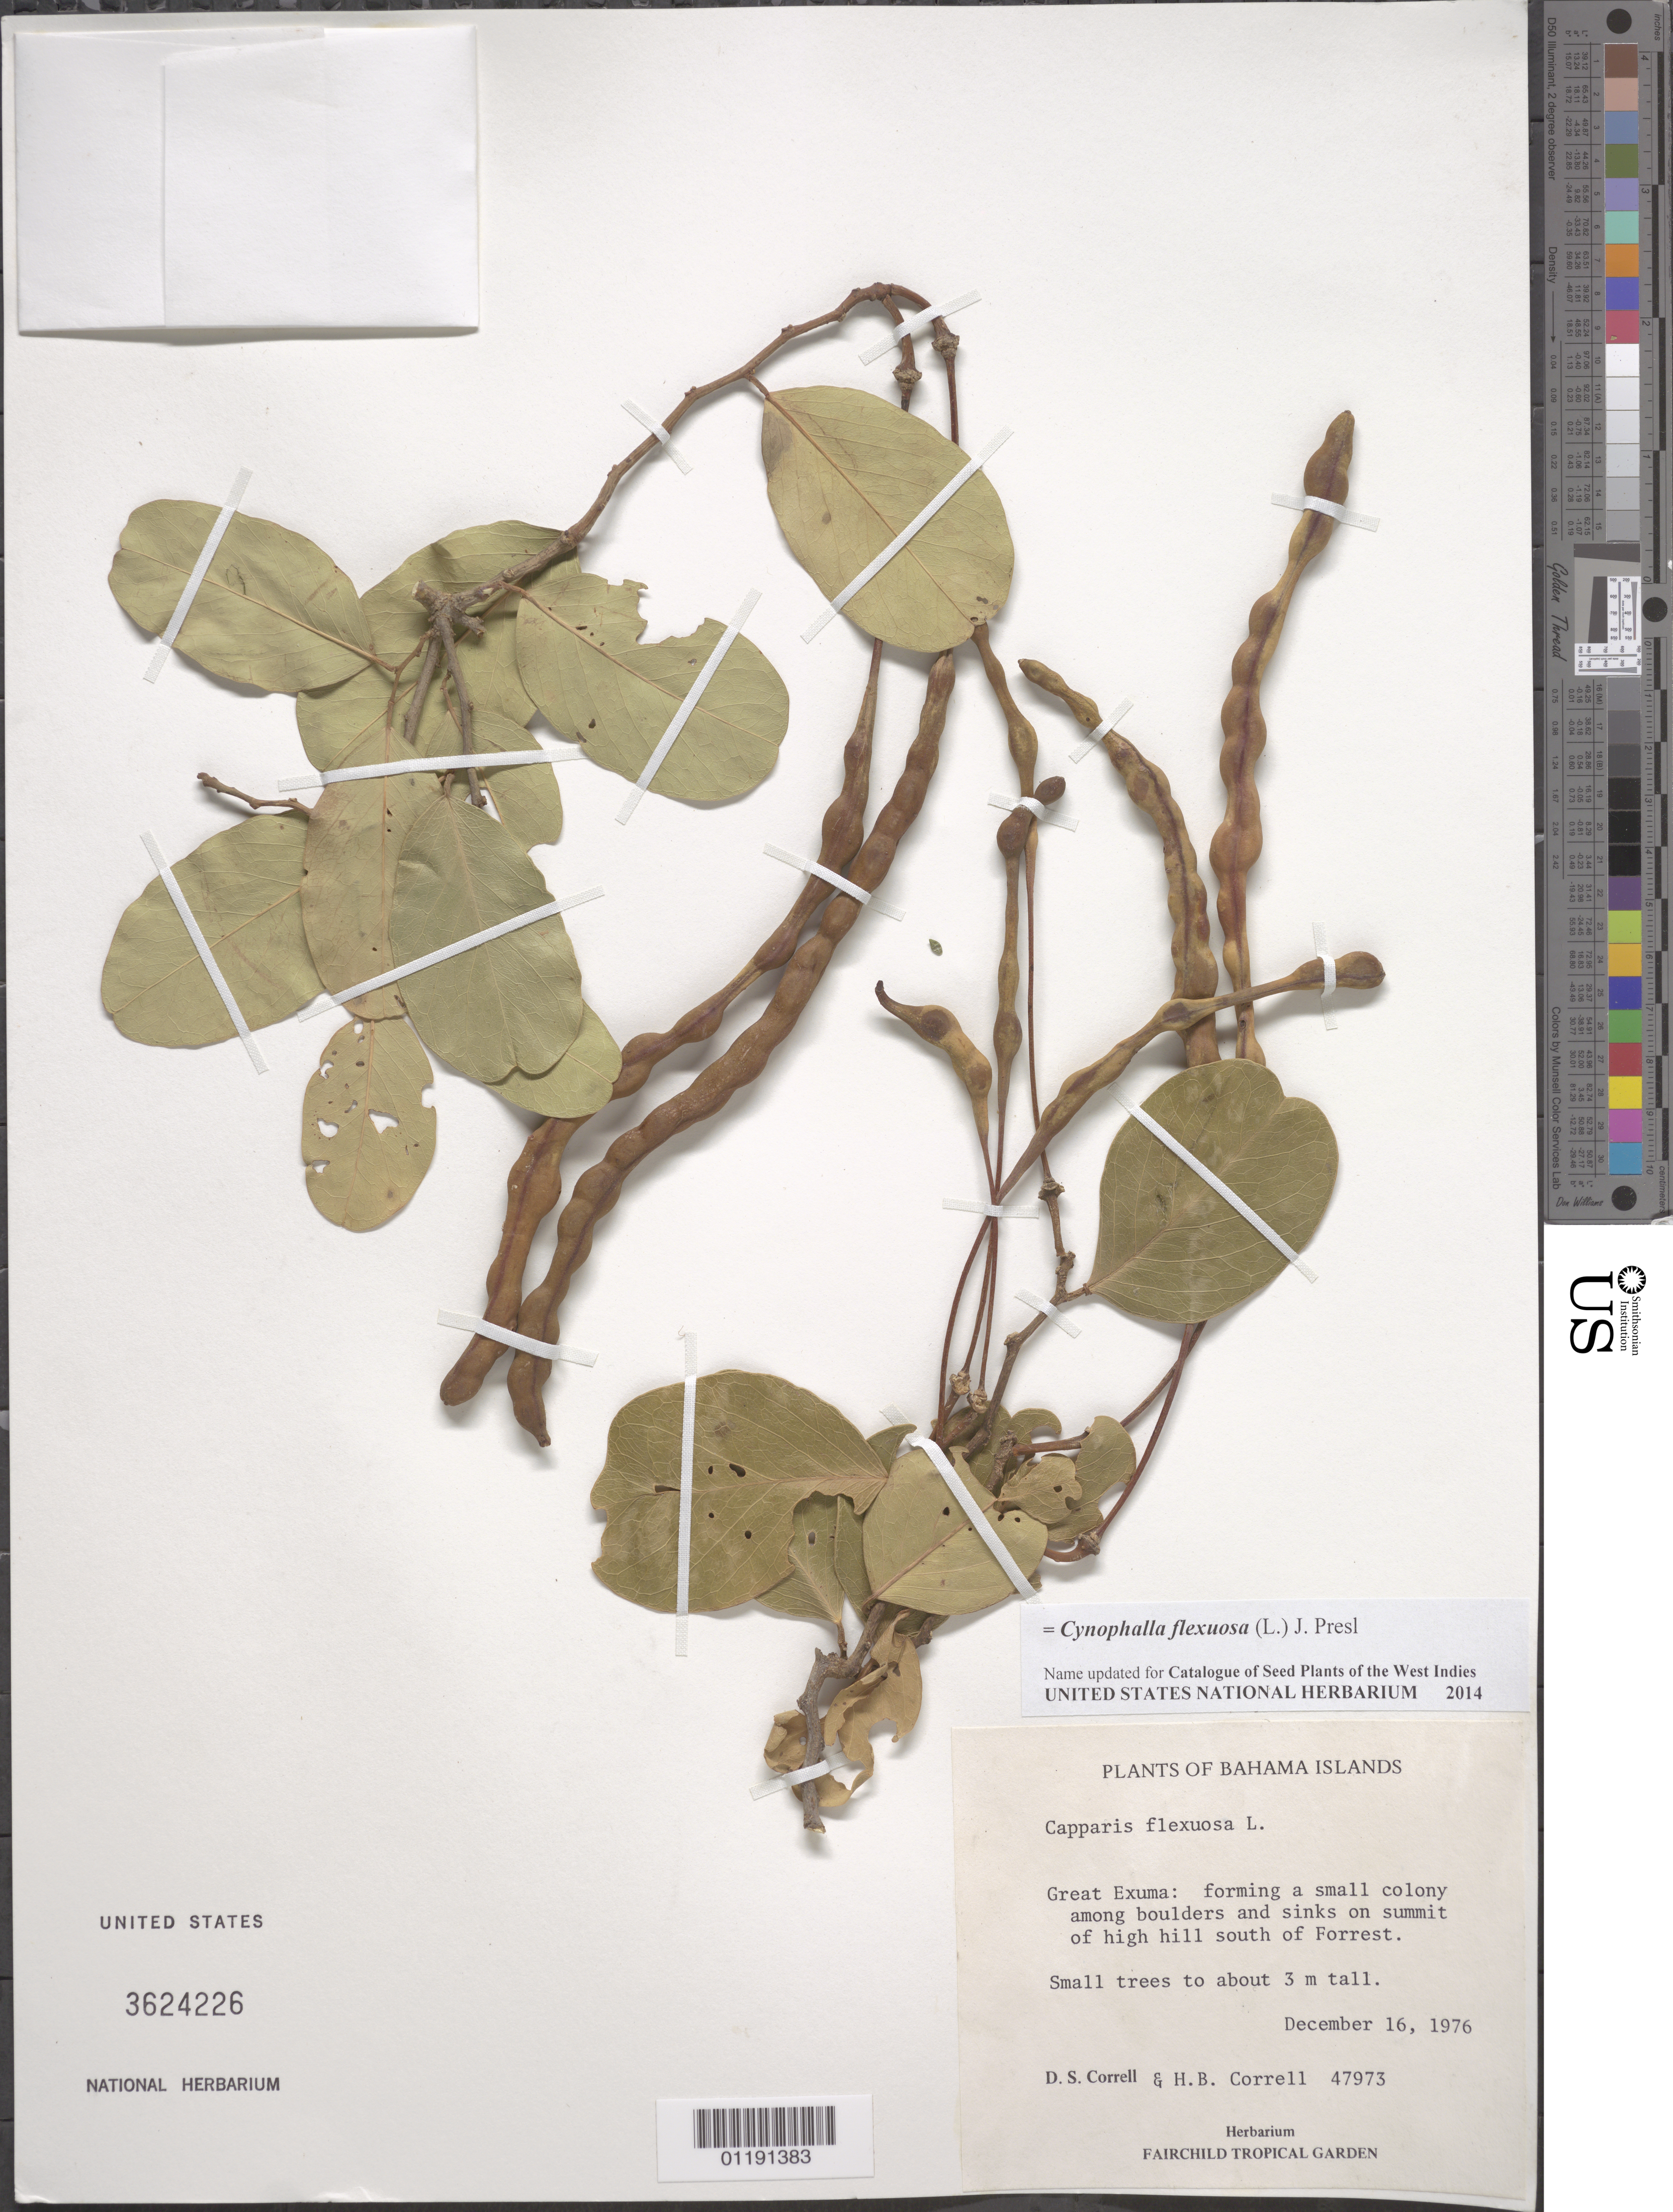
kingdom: Plantae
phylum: Tracheophyta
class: Magnoliopsida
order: Brassicales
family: Capparaceae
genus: Cynophalla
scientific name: Cynophalla flexuosa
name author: (L.) J. Presl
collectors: D. S. Correll & H. Correll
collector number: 47973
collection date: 1976-12-16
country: Bahamas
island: Great Exuma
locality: Forming a small colony among boulders and sinks on summit of high hill S of Forrest.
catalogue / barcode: US 3624226